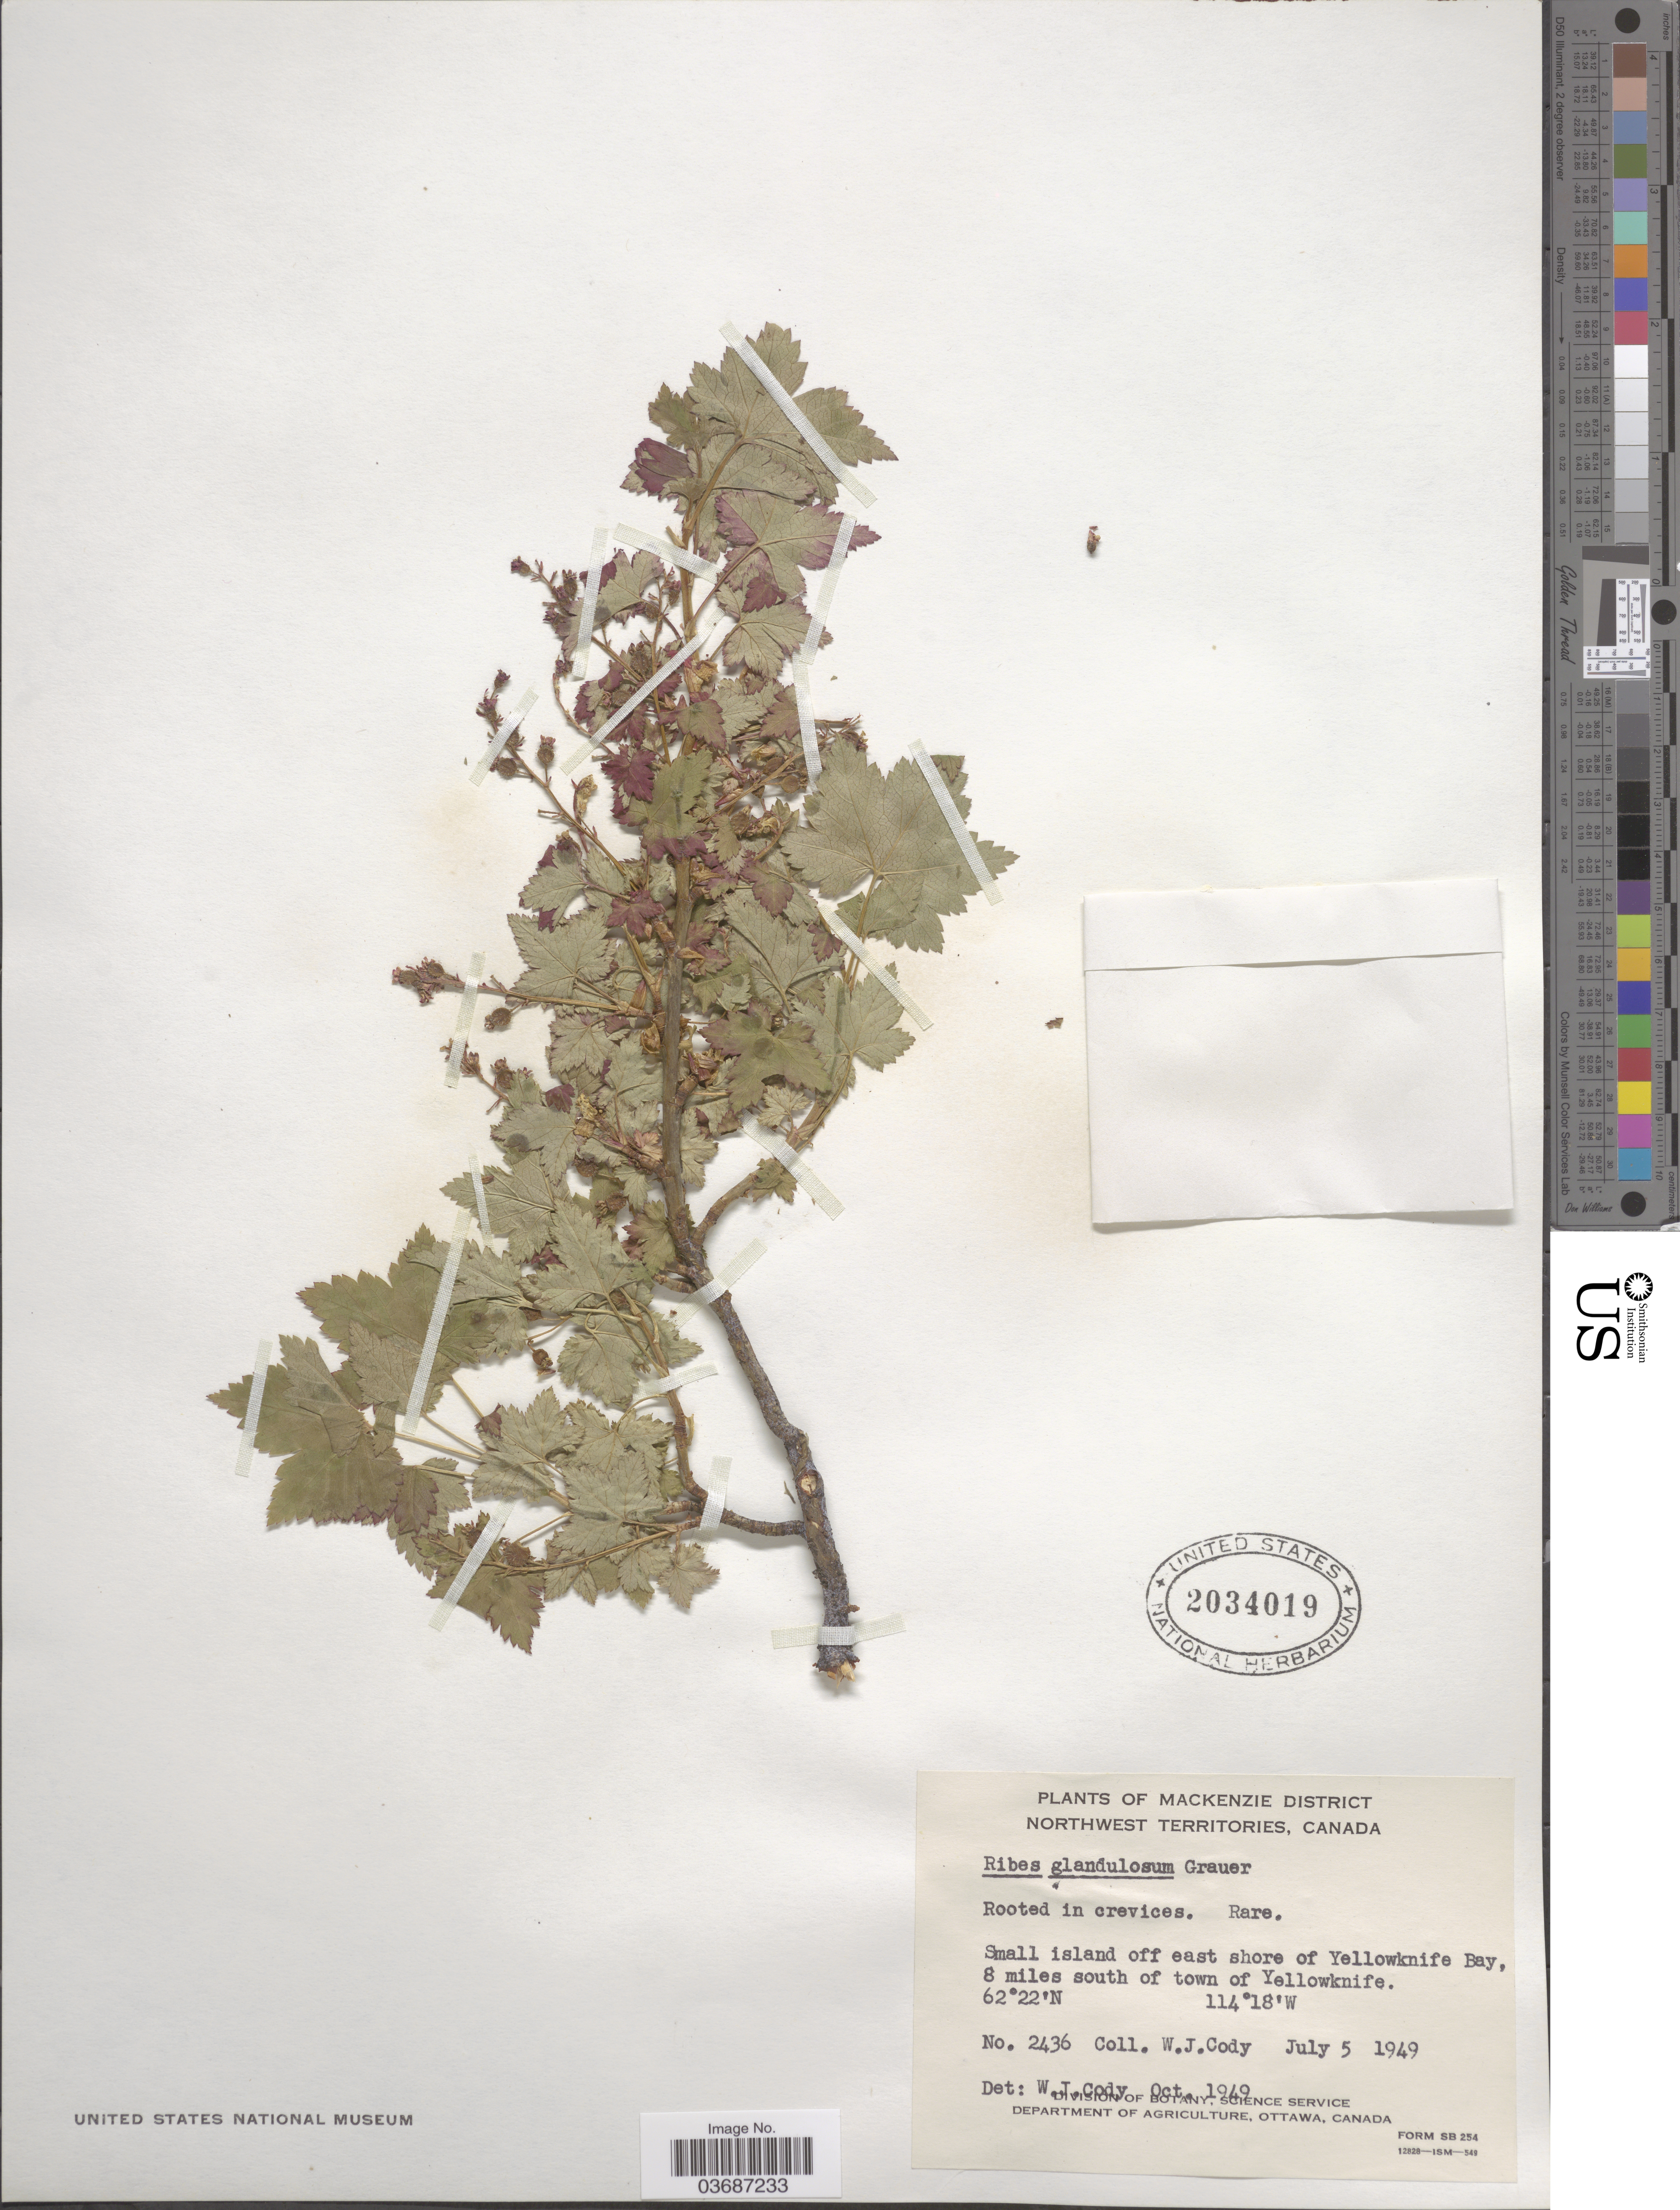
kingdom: Plantae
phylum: Tracheophyta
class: Magnoliopsida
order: Saxifragales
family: Grossulariaceae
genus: Ribes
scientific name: Ribes glandulosum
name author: Ruiz & Pav.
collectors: W. Cody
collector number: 2436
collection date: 1949-07-05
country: Canada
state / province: Northwest Territories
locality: Mackenzie District. Small island off east shore of Yellowknife Bay, 8 miles south of town of Yellowknife.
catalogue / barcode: US 2034019